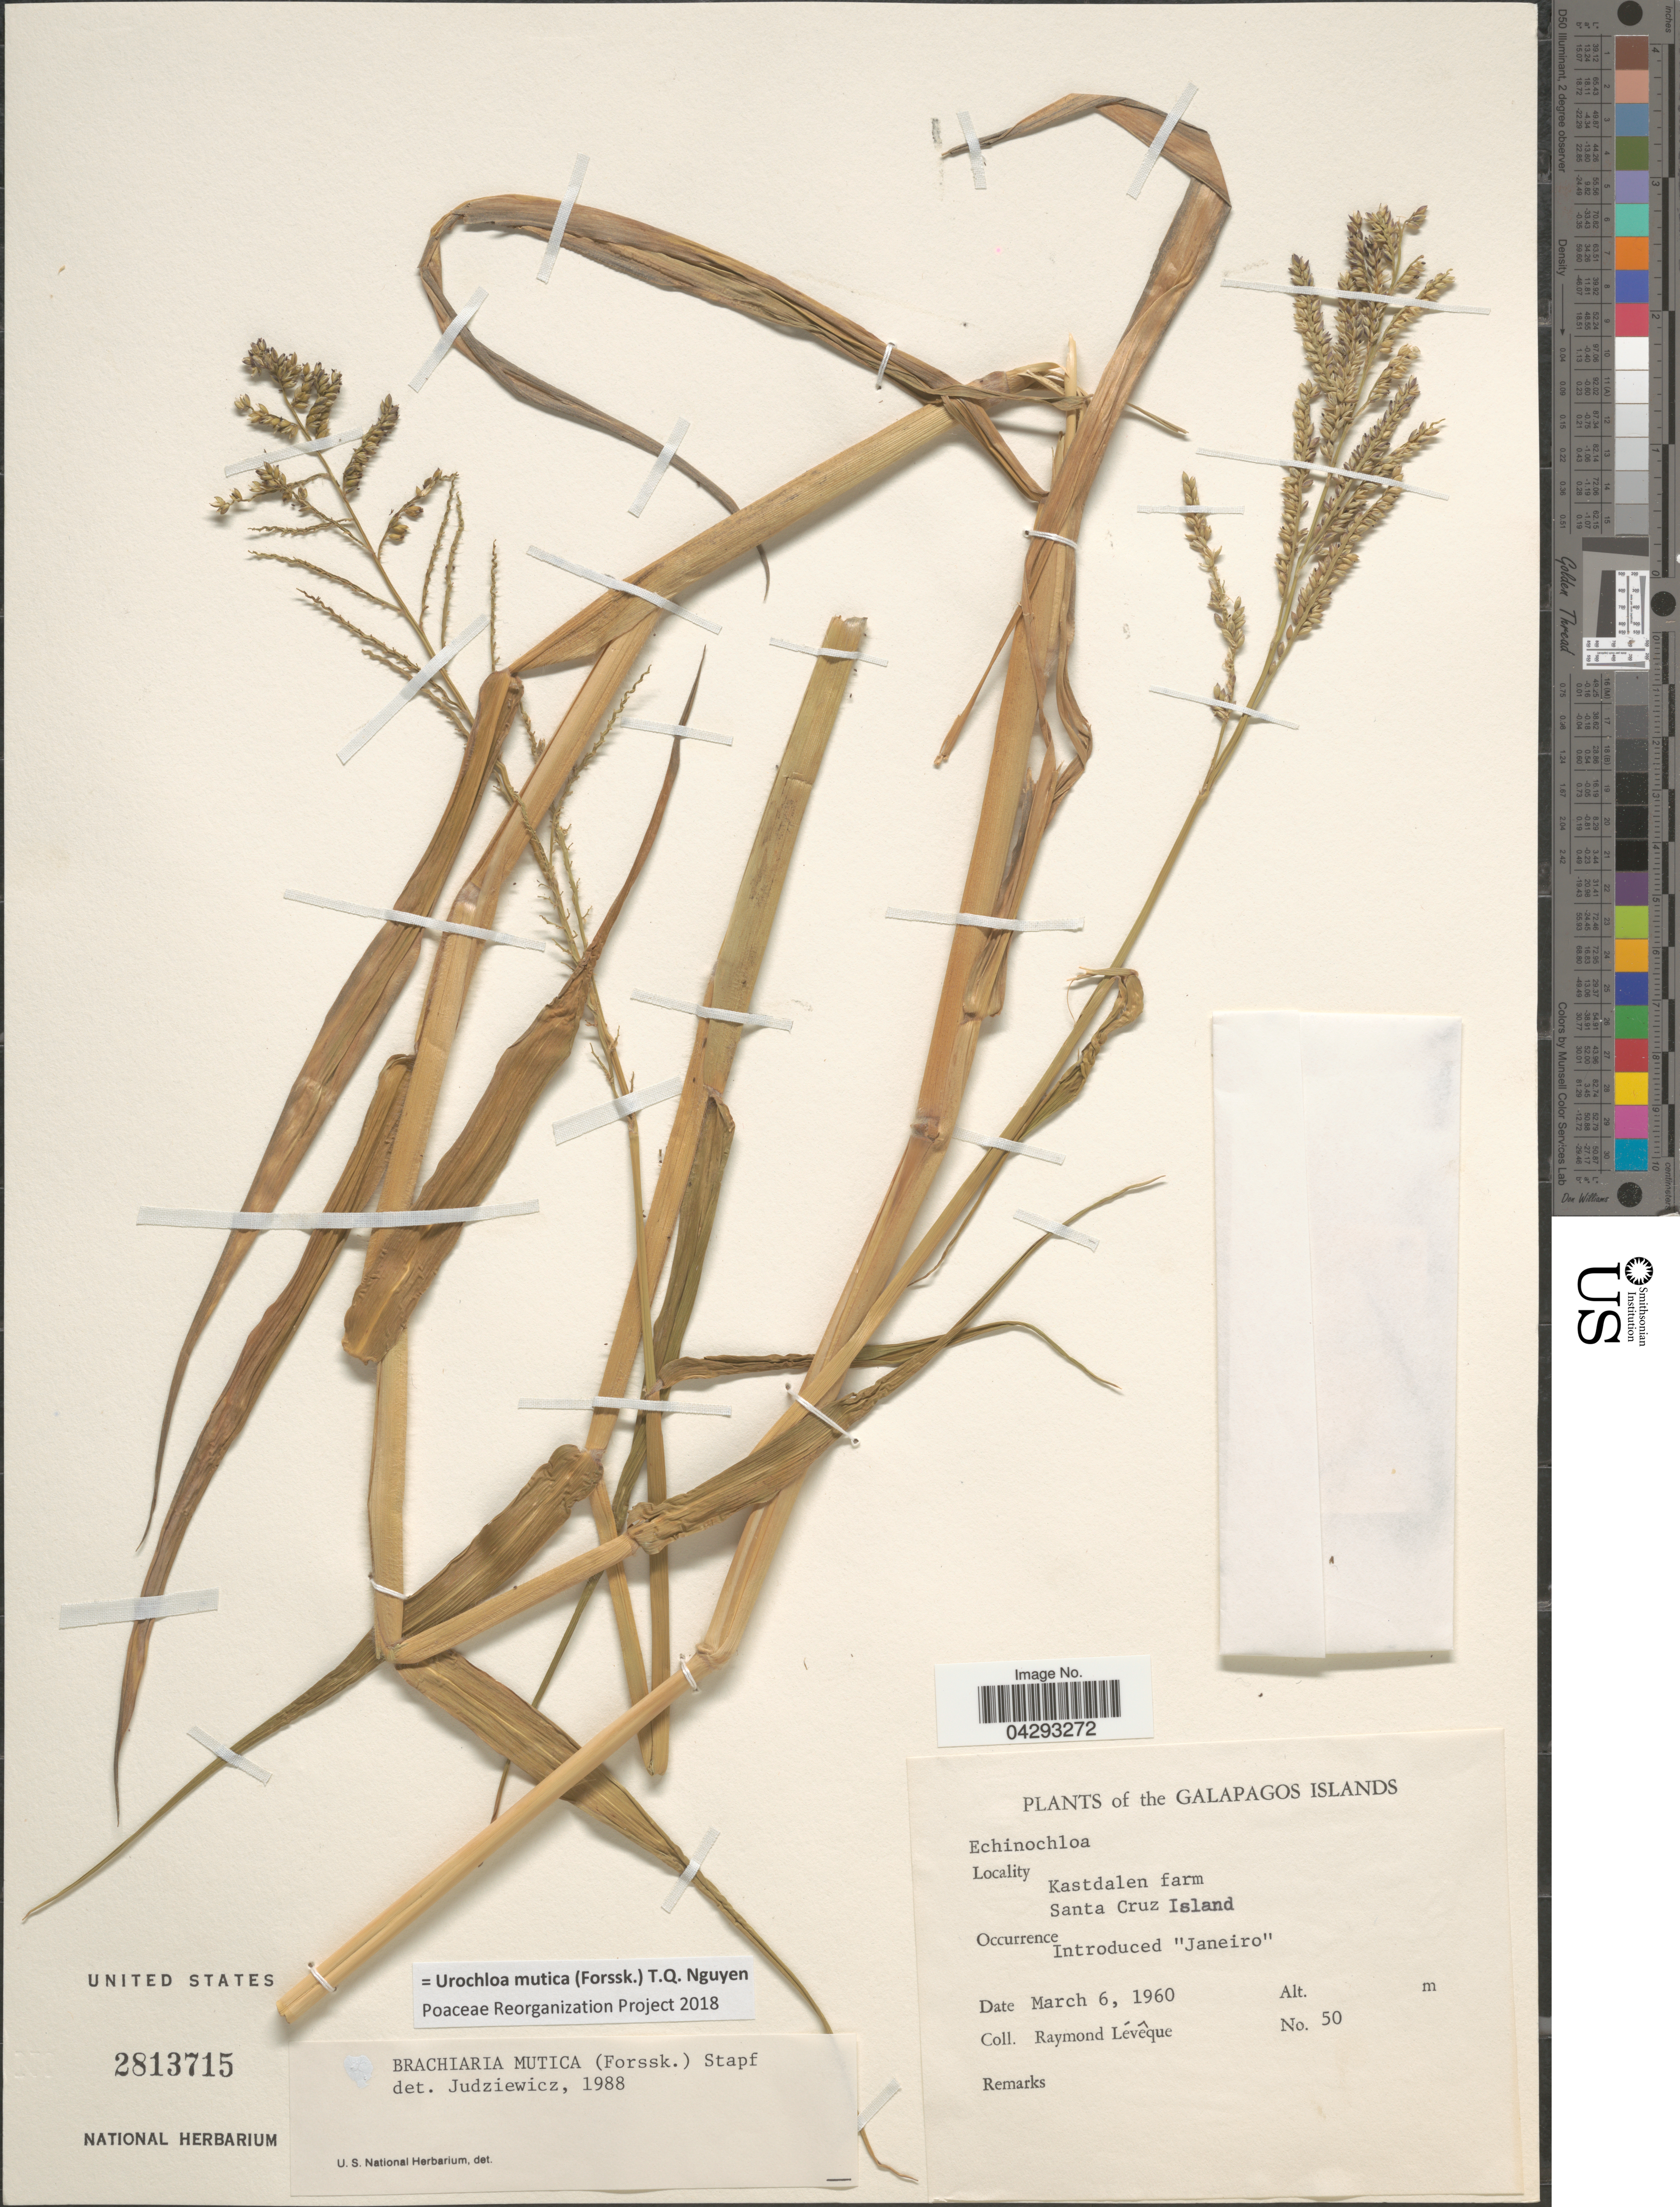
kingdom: Plantae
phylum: Tracheophyta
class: Liliopsida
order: Poales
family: Poaceae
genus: Urochloa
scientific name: Urochloa mutica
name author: (Forssk.) T.Q. Nguyen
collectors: R. Lévêque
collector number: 50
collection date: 1960-03-06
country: Ecuador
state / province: Colón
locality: The Galapagos Islands. Kastdalen farm. Santa Cruz Island.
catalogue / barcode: US 2813715